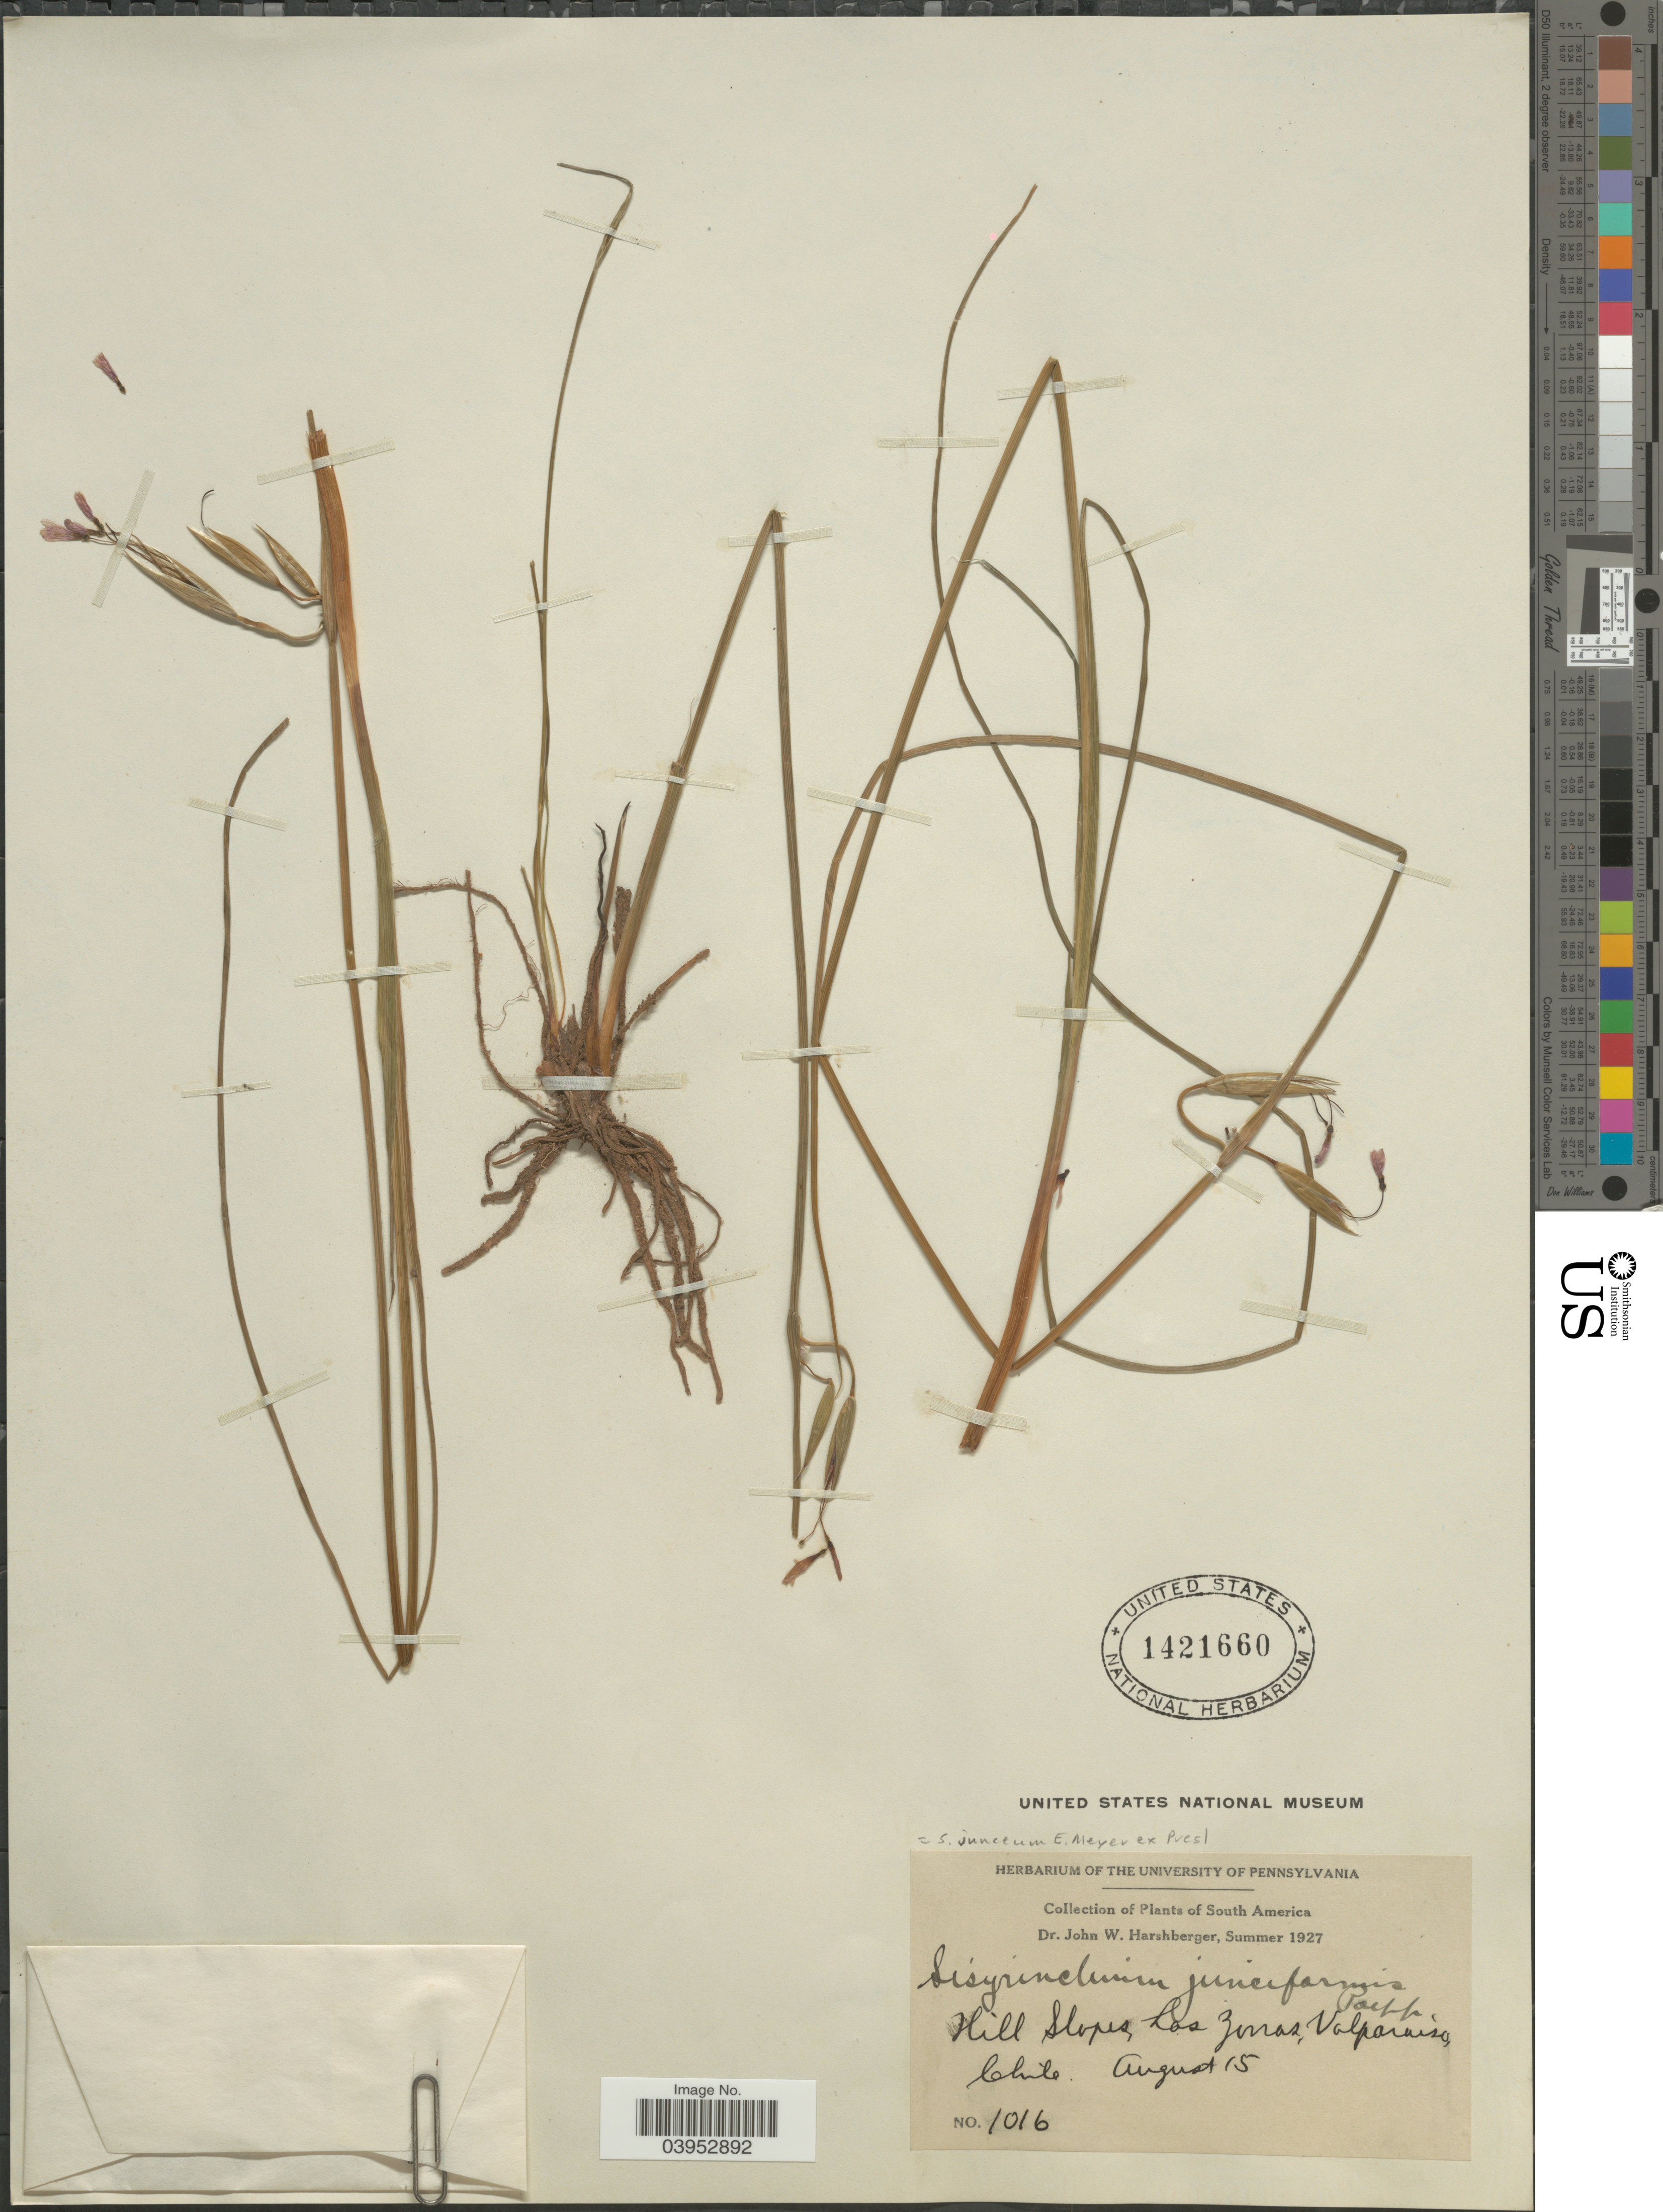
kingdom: Plantae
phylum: Tracheophyta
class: Liliopsida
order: Asparagales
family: Iridaceae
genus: Olsynium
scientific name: Olsynium junceum subsp. junceum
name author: (E. Mey. ex C. Presl) Goldblatt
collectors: J. W. Harshberger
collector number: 1016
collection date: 1927-08-15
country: Chile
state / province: Valparaíso (V)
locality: Hill slopes, Los Zonas, Valparaiso.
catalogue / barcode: US 1421660